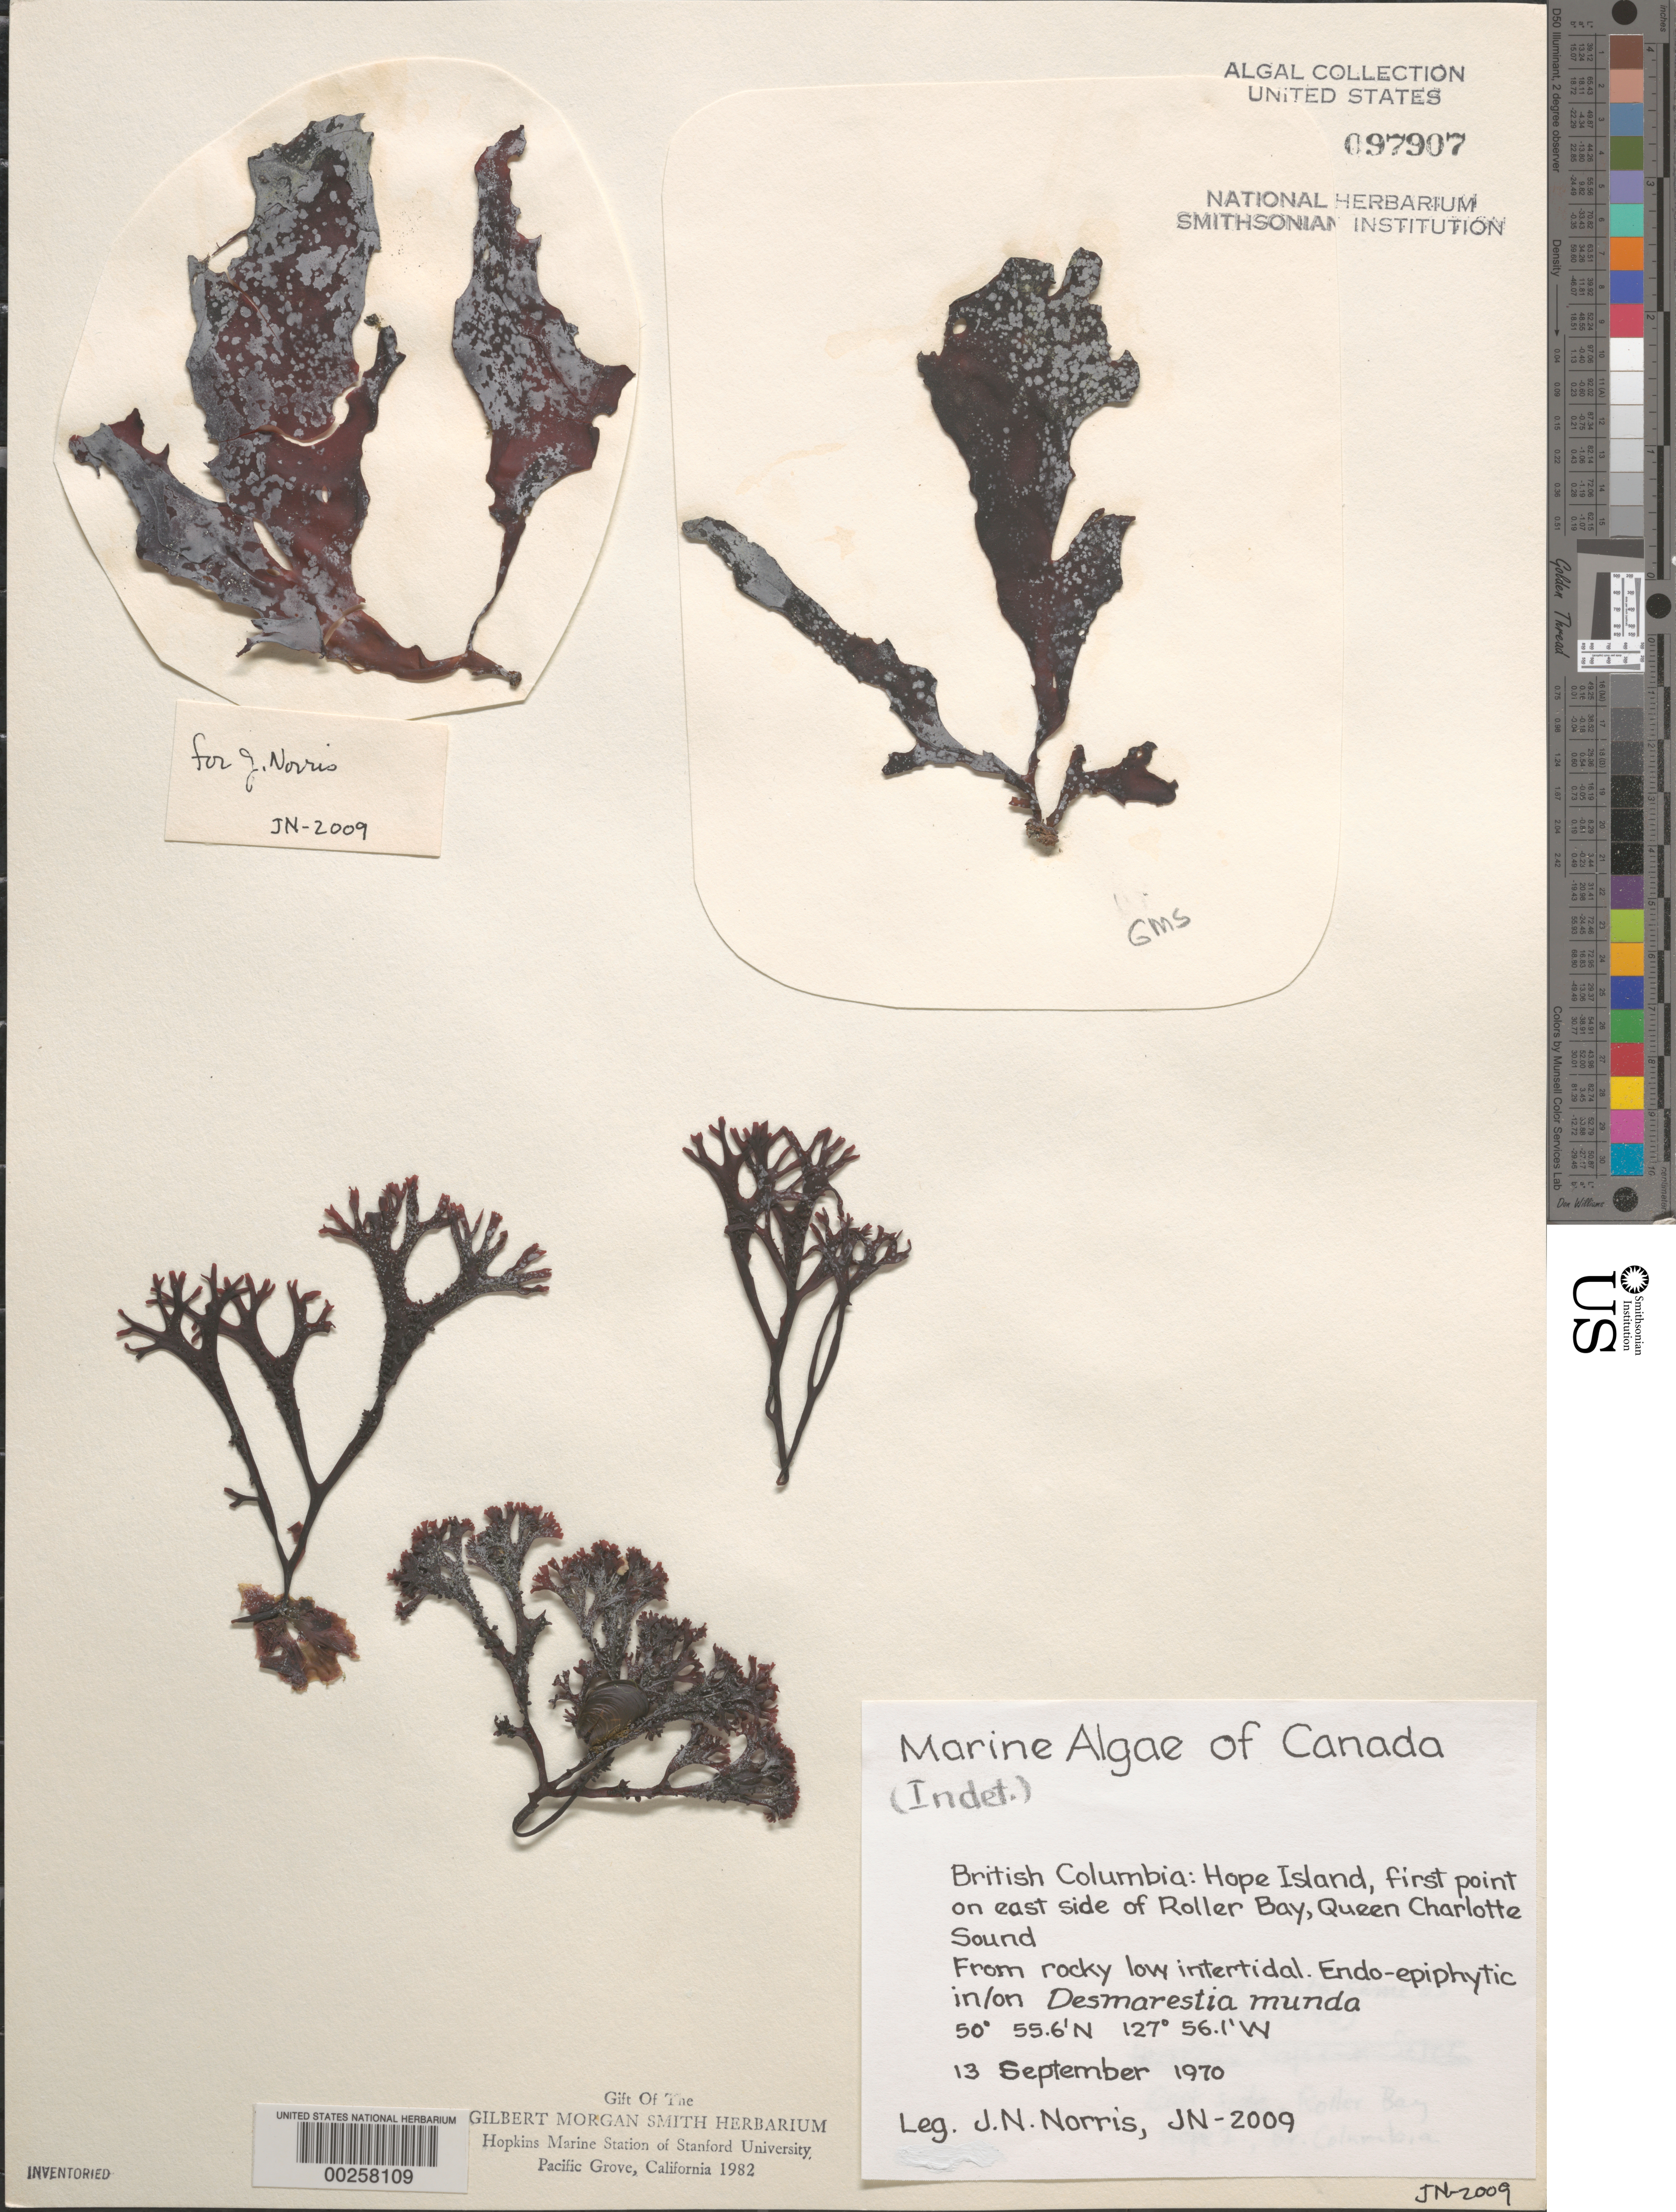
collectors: J. N. Norris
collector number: JN-2009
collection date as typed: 13 Sep 1970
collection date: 1970-09-13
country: Canada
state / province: British Columbia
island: Hope Island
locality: Roller Bay, Queen Charlotte Sound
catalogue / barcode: US 97907